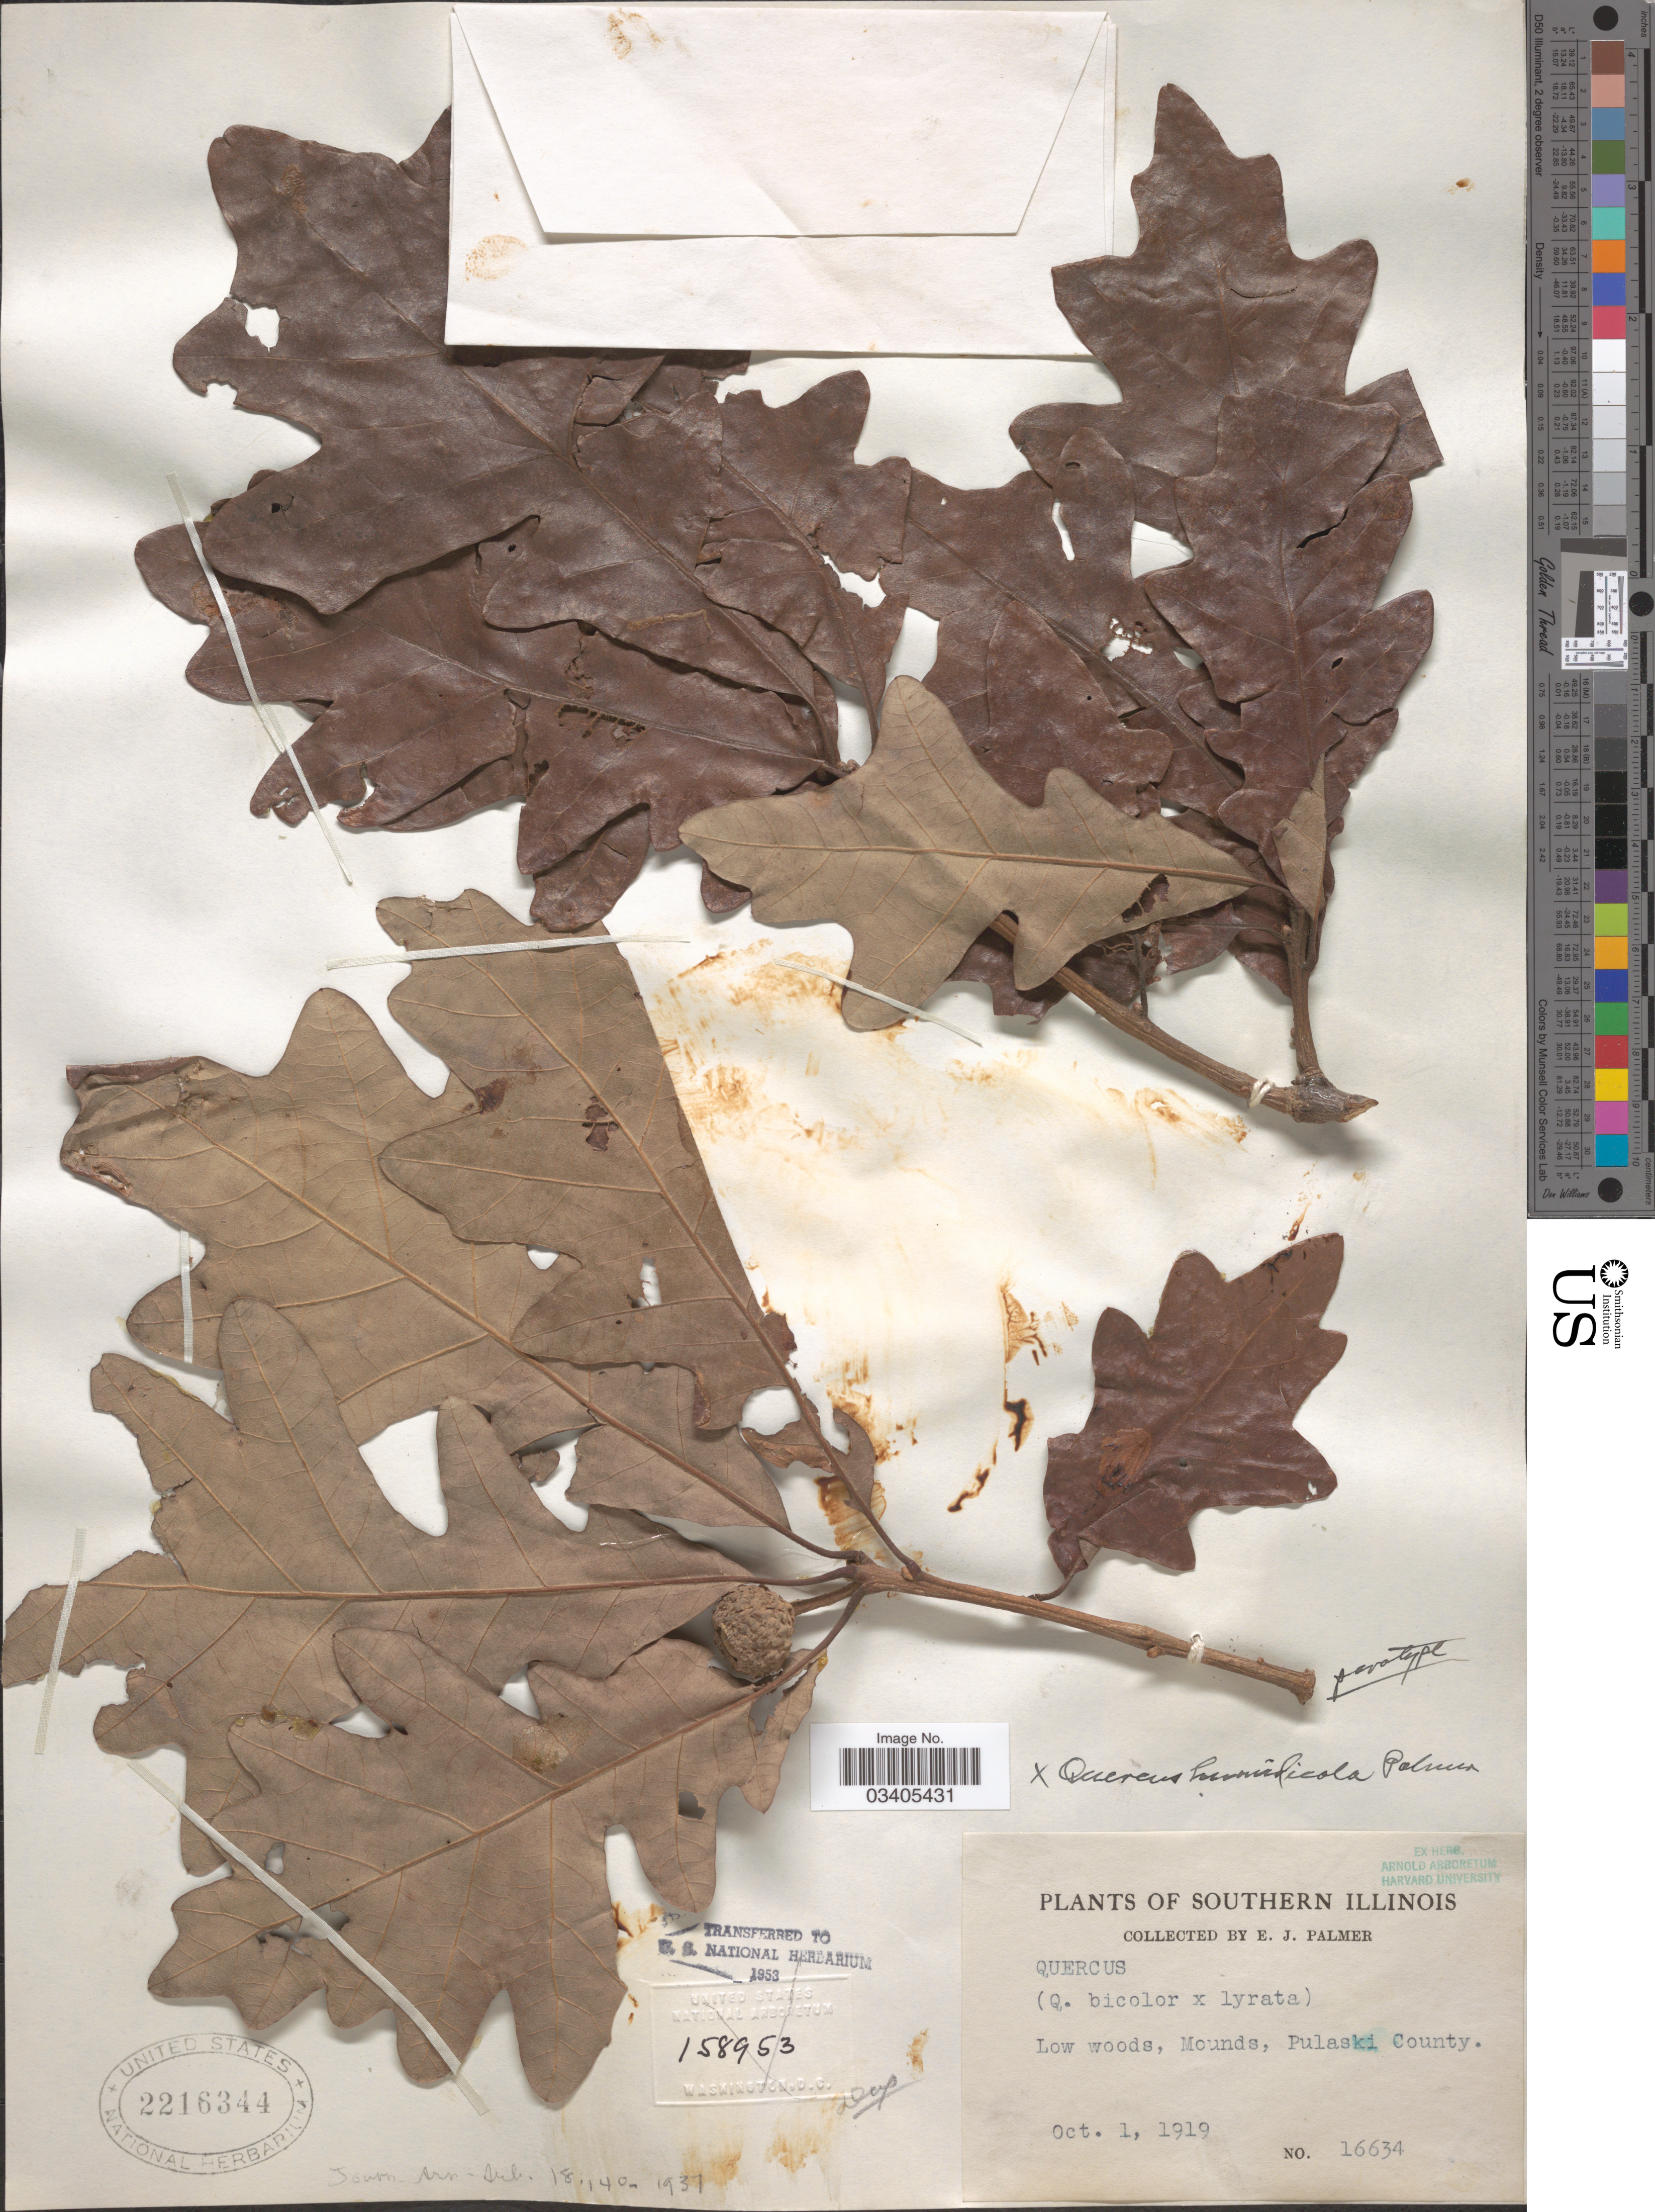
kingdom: Plantae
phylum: Tracheophyta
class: Magnoliopsida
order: Fagales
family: Fagaceae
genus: Quercus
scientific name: Quercus x humidicola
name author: E.J. Palmer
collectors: E. J. Palmer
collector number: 16634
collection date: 1919-10-01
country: United States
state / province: Illinois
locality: Southern Illinois. Mounds, Pulaski County.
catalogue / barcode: US 2216344